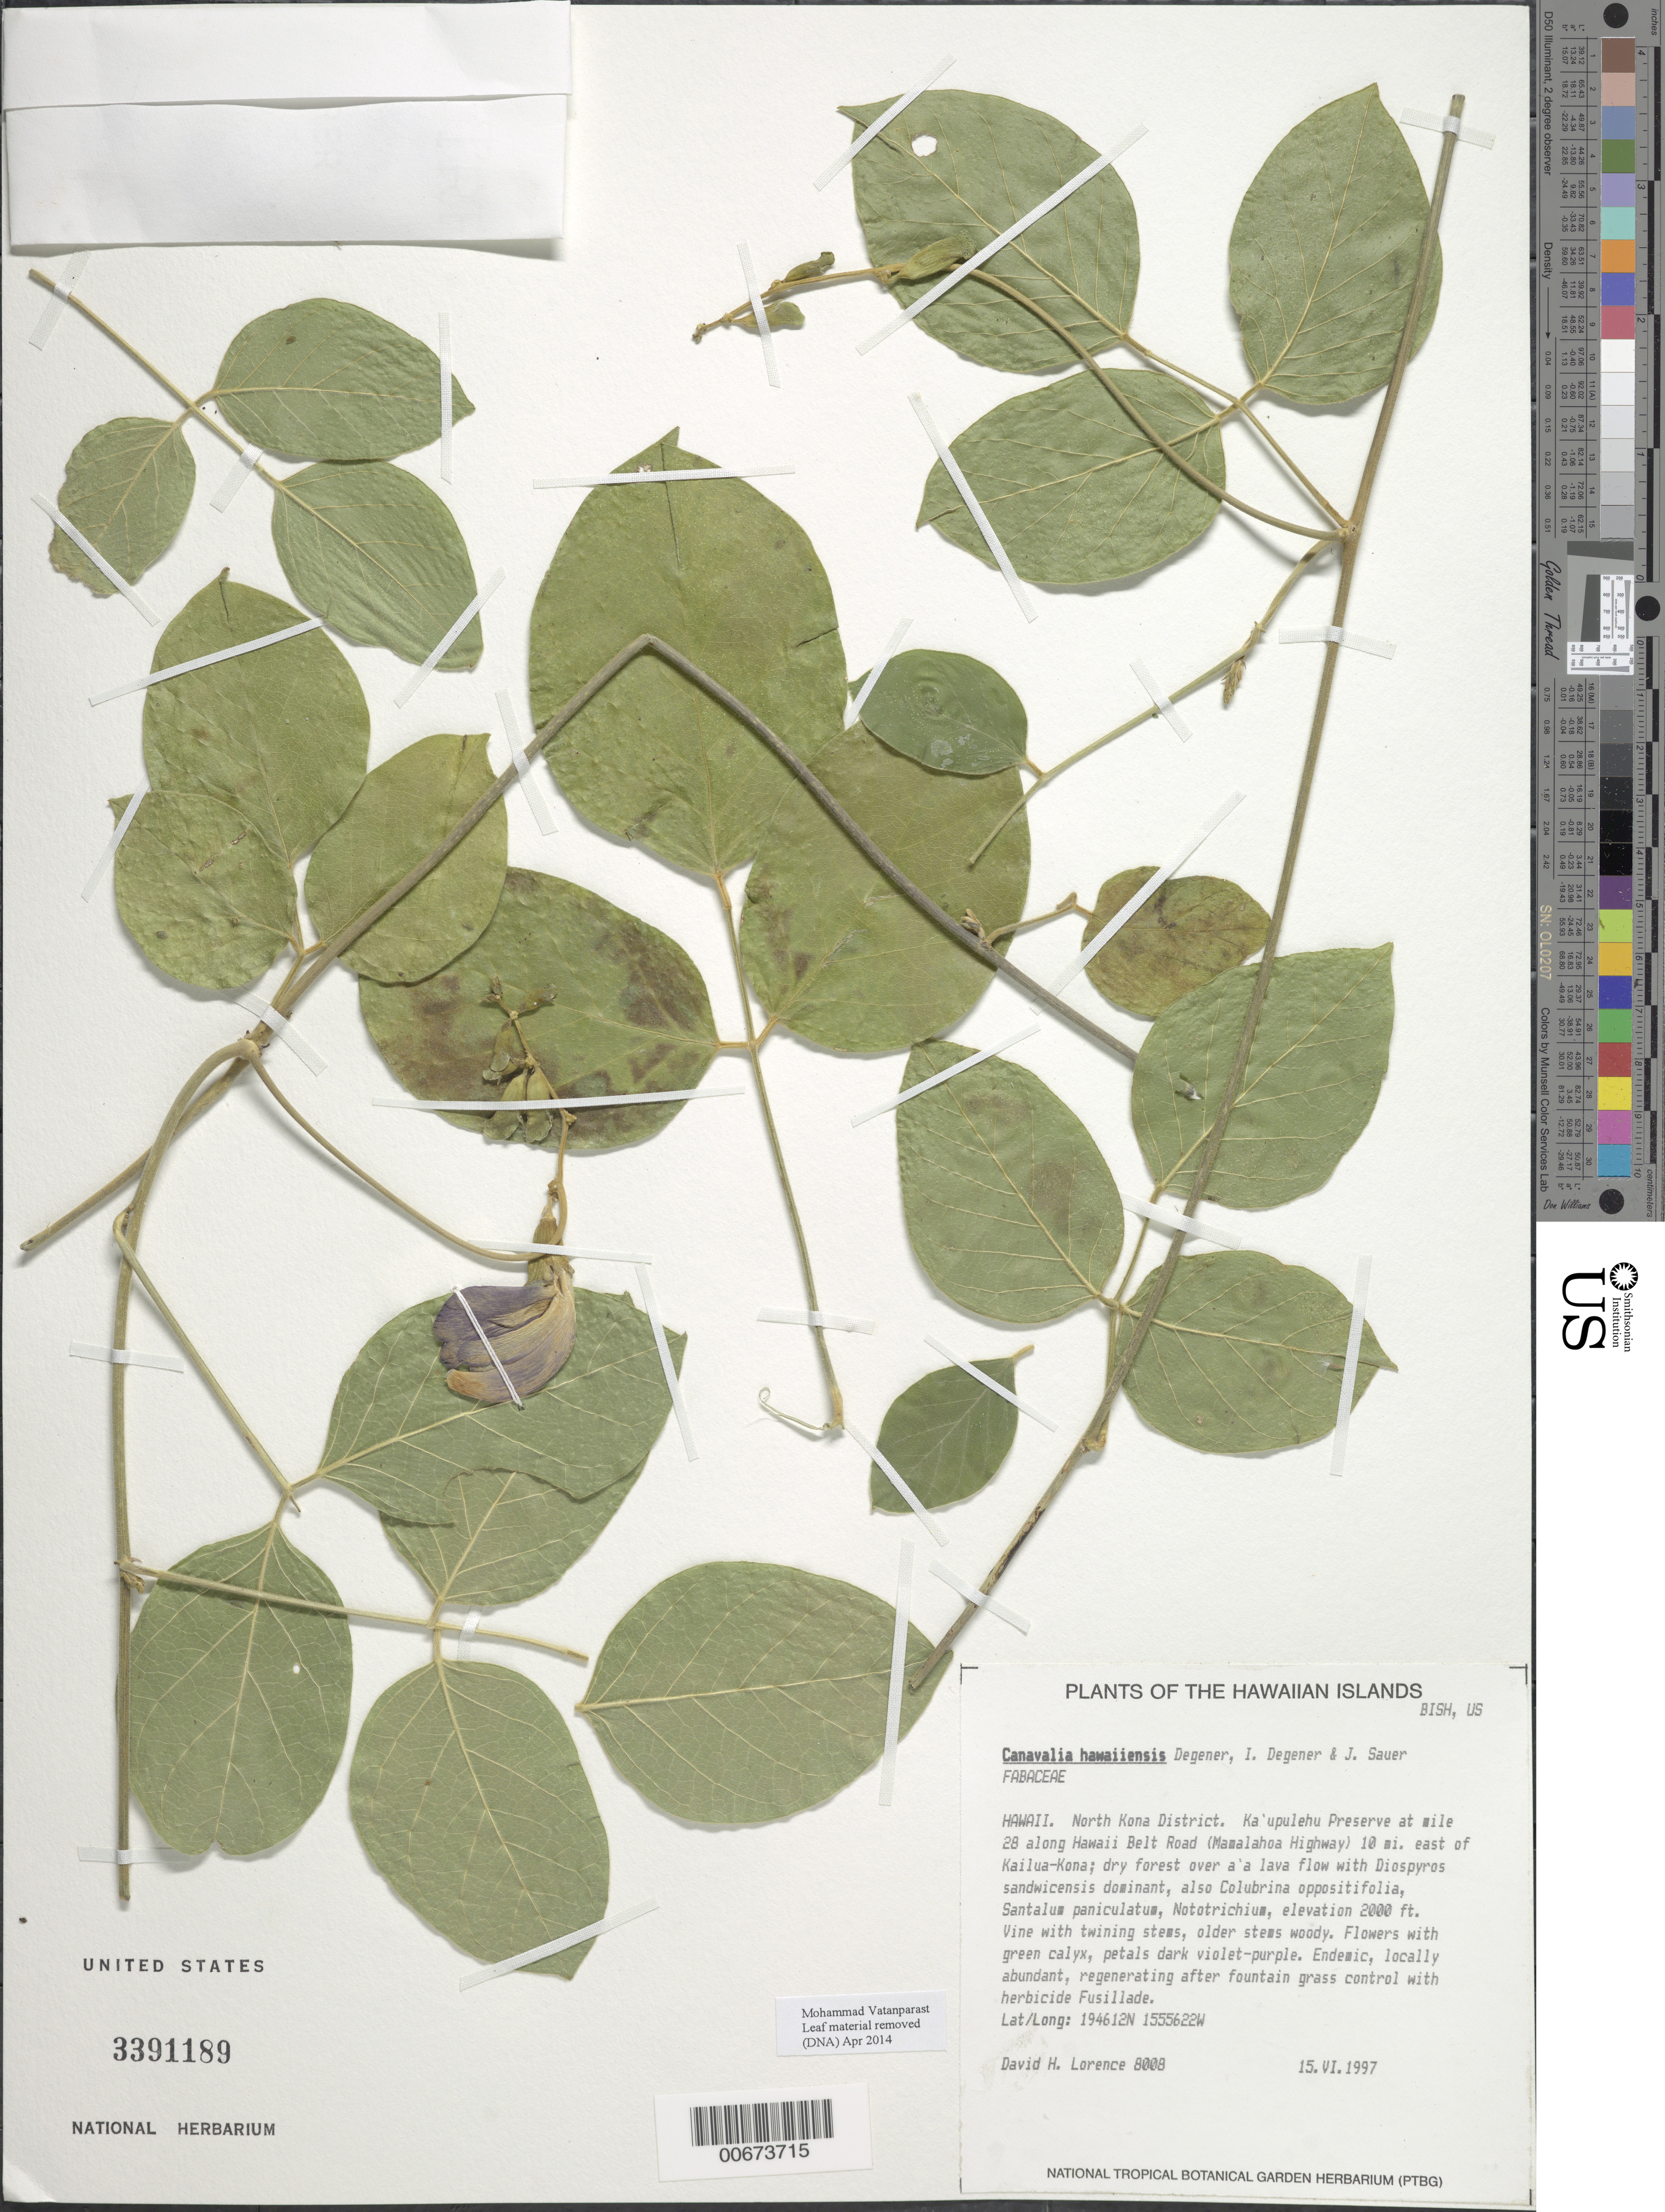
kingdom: Plantae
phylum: Tracheophyta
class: Magnoliopsida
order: Fabales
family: Fabaceae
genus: Canavalia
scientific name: Canavalia hawaiiensis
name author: O. Deg. & J.D. Sauer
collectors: D. Lorence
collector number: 8008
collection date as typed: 15 Jun 1998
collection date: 1998-06-15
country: United States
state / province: Hawaii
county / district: Hawaii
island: Hawaii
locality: North Kona District. Ka'upulehu Preserve at mile 28 along Hawaii Belt road (Mamalahoa Highway) 10 miles east of Kailua-Kona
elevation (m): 610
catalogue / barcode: US 3391189